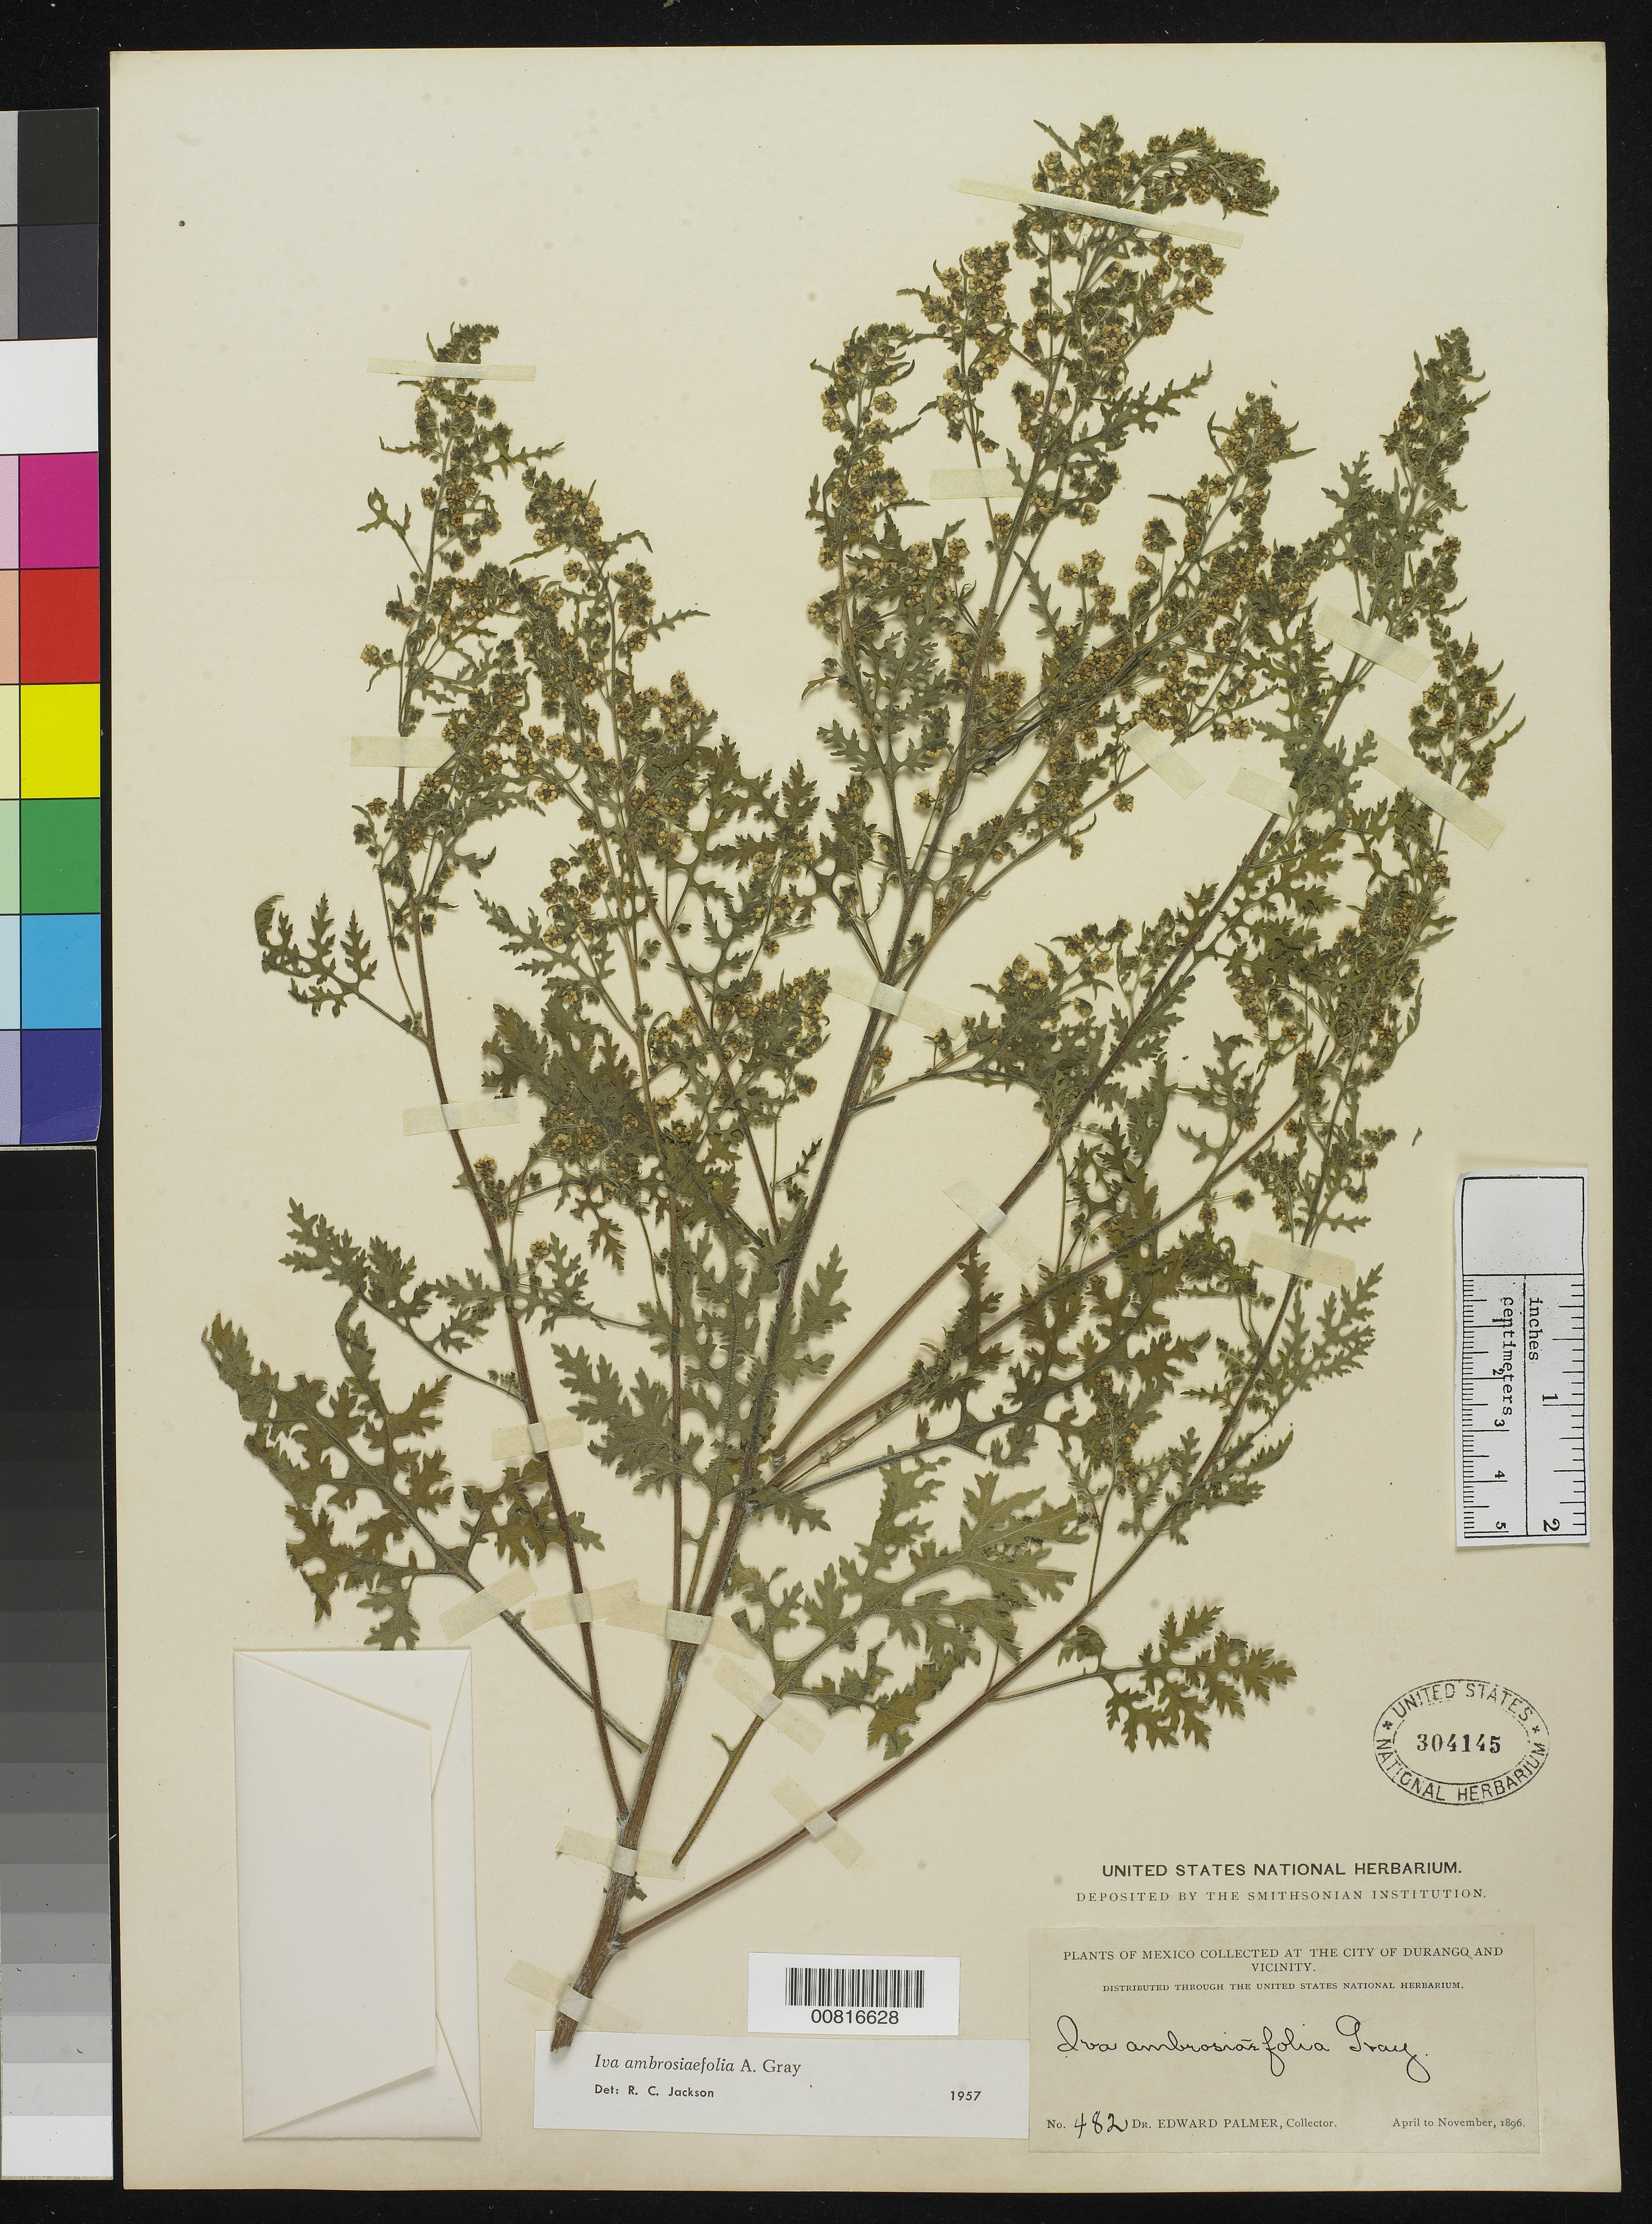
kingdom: Plantae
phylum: Tracheophyta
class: Magnoliopsida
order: Asterales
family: Asteraceae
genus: Iva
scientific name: Iva ambrosiifolia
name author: (A. Gray) A. Gray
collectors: E. Palmer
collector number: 482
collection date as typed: Apr 1896 to -- Nov 1896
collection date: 1896-04/1896-11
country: Mexico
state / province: Durango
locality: City of Durango and vicinity.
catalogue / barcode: US 304145